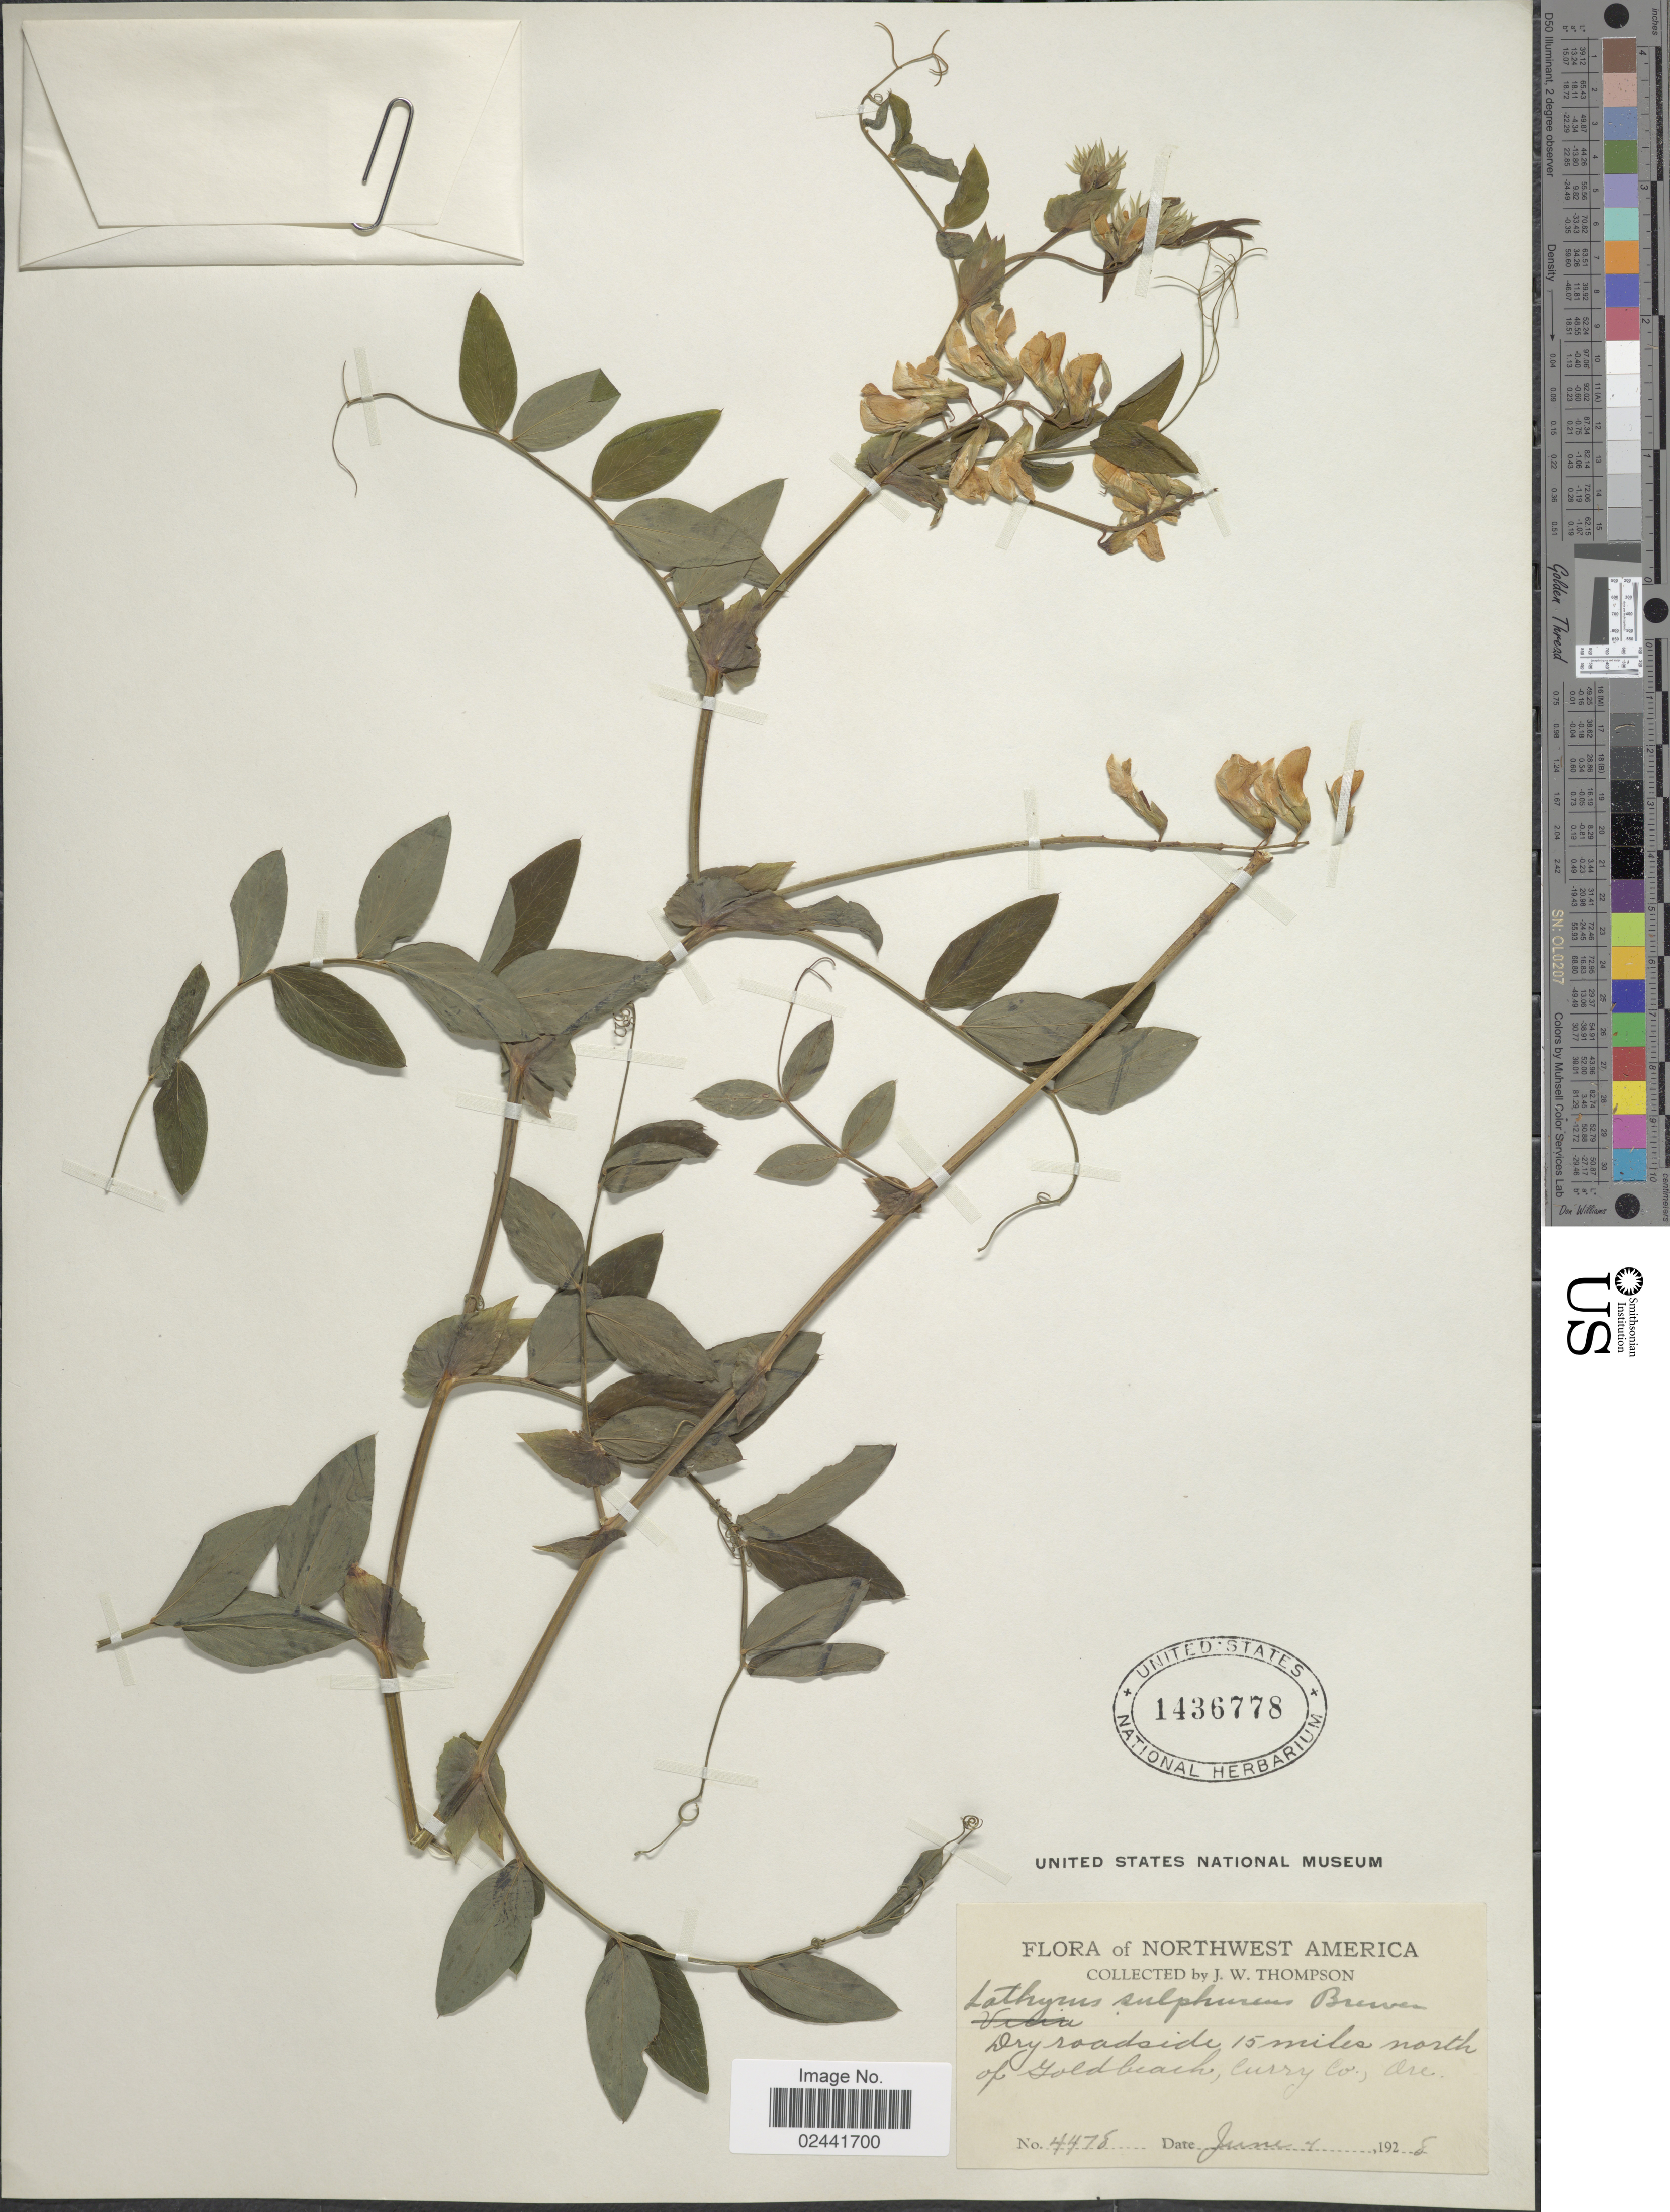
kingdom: Plantae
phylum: Tracheophyta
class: Magnoliopsida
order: Fabales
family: Fabaceae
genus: Lathyrus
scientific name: Lathyrus sulphureus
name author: W.H. Brewer ex A. Gray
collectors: J. W. Thompson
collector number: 4478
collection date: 1928-06-04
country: United States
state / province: Oregon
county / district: Curry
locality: Dry roadside 15 miles north of Goldbeach, Curry Co.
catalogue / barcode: US 1436778